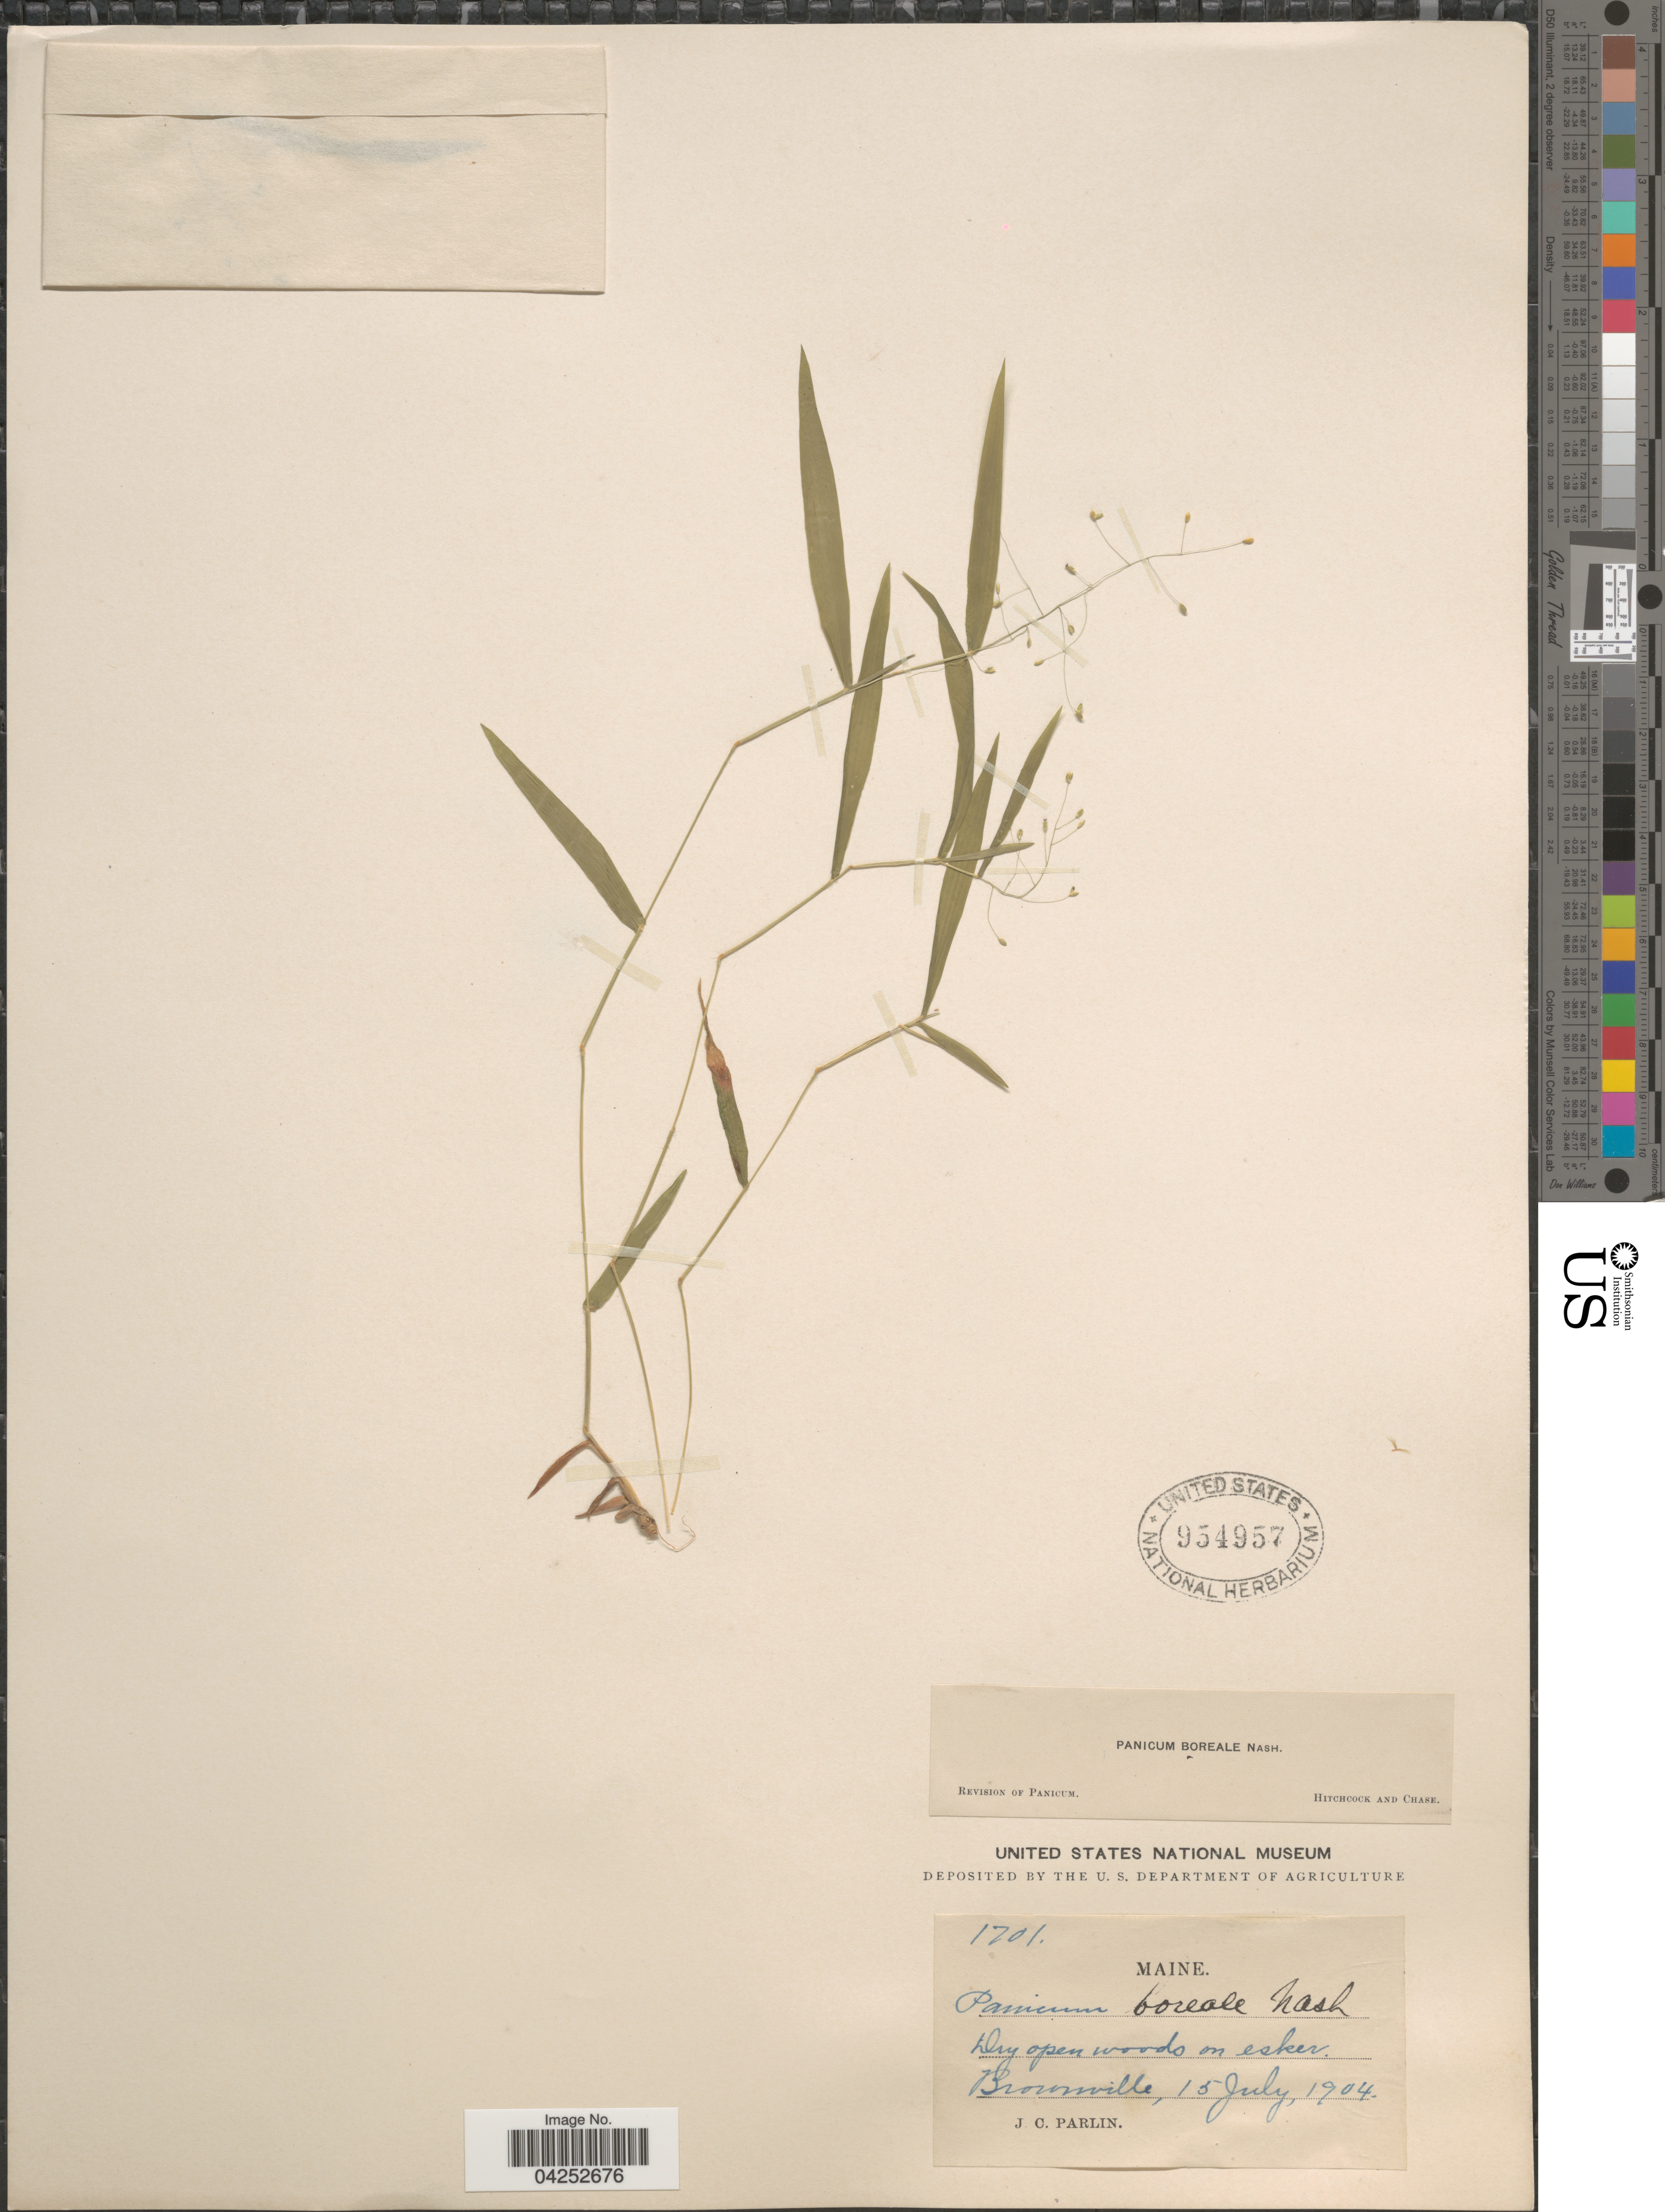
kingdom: Plantae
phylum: Tracheophyta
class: Liliopsida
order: Poales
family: Poaceae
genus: Dichanthelium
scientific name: Dichanthelium boreale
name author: (Nash) Freckmann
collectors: J. Parlin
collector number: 1701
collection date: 1904-07-15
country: United States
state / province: Maine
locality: Dry open woods on esher. Brownville.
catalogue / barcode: US 954957